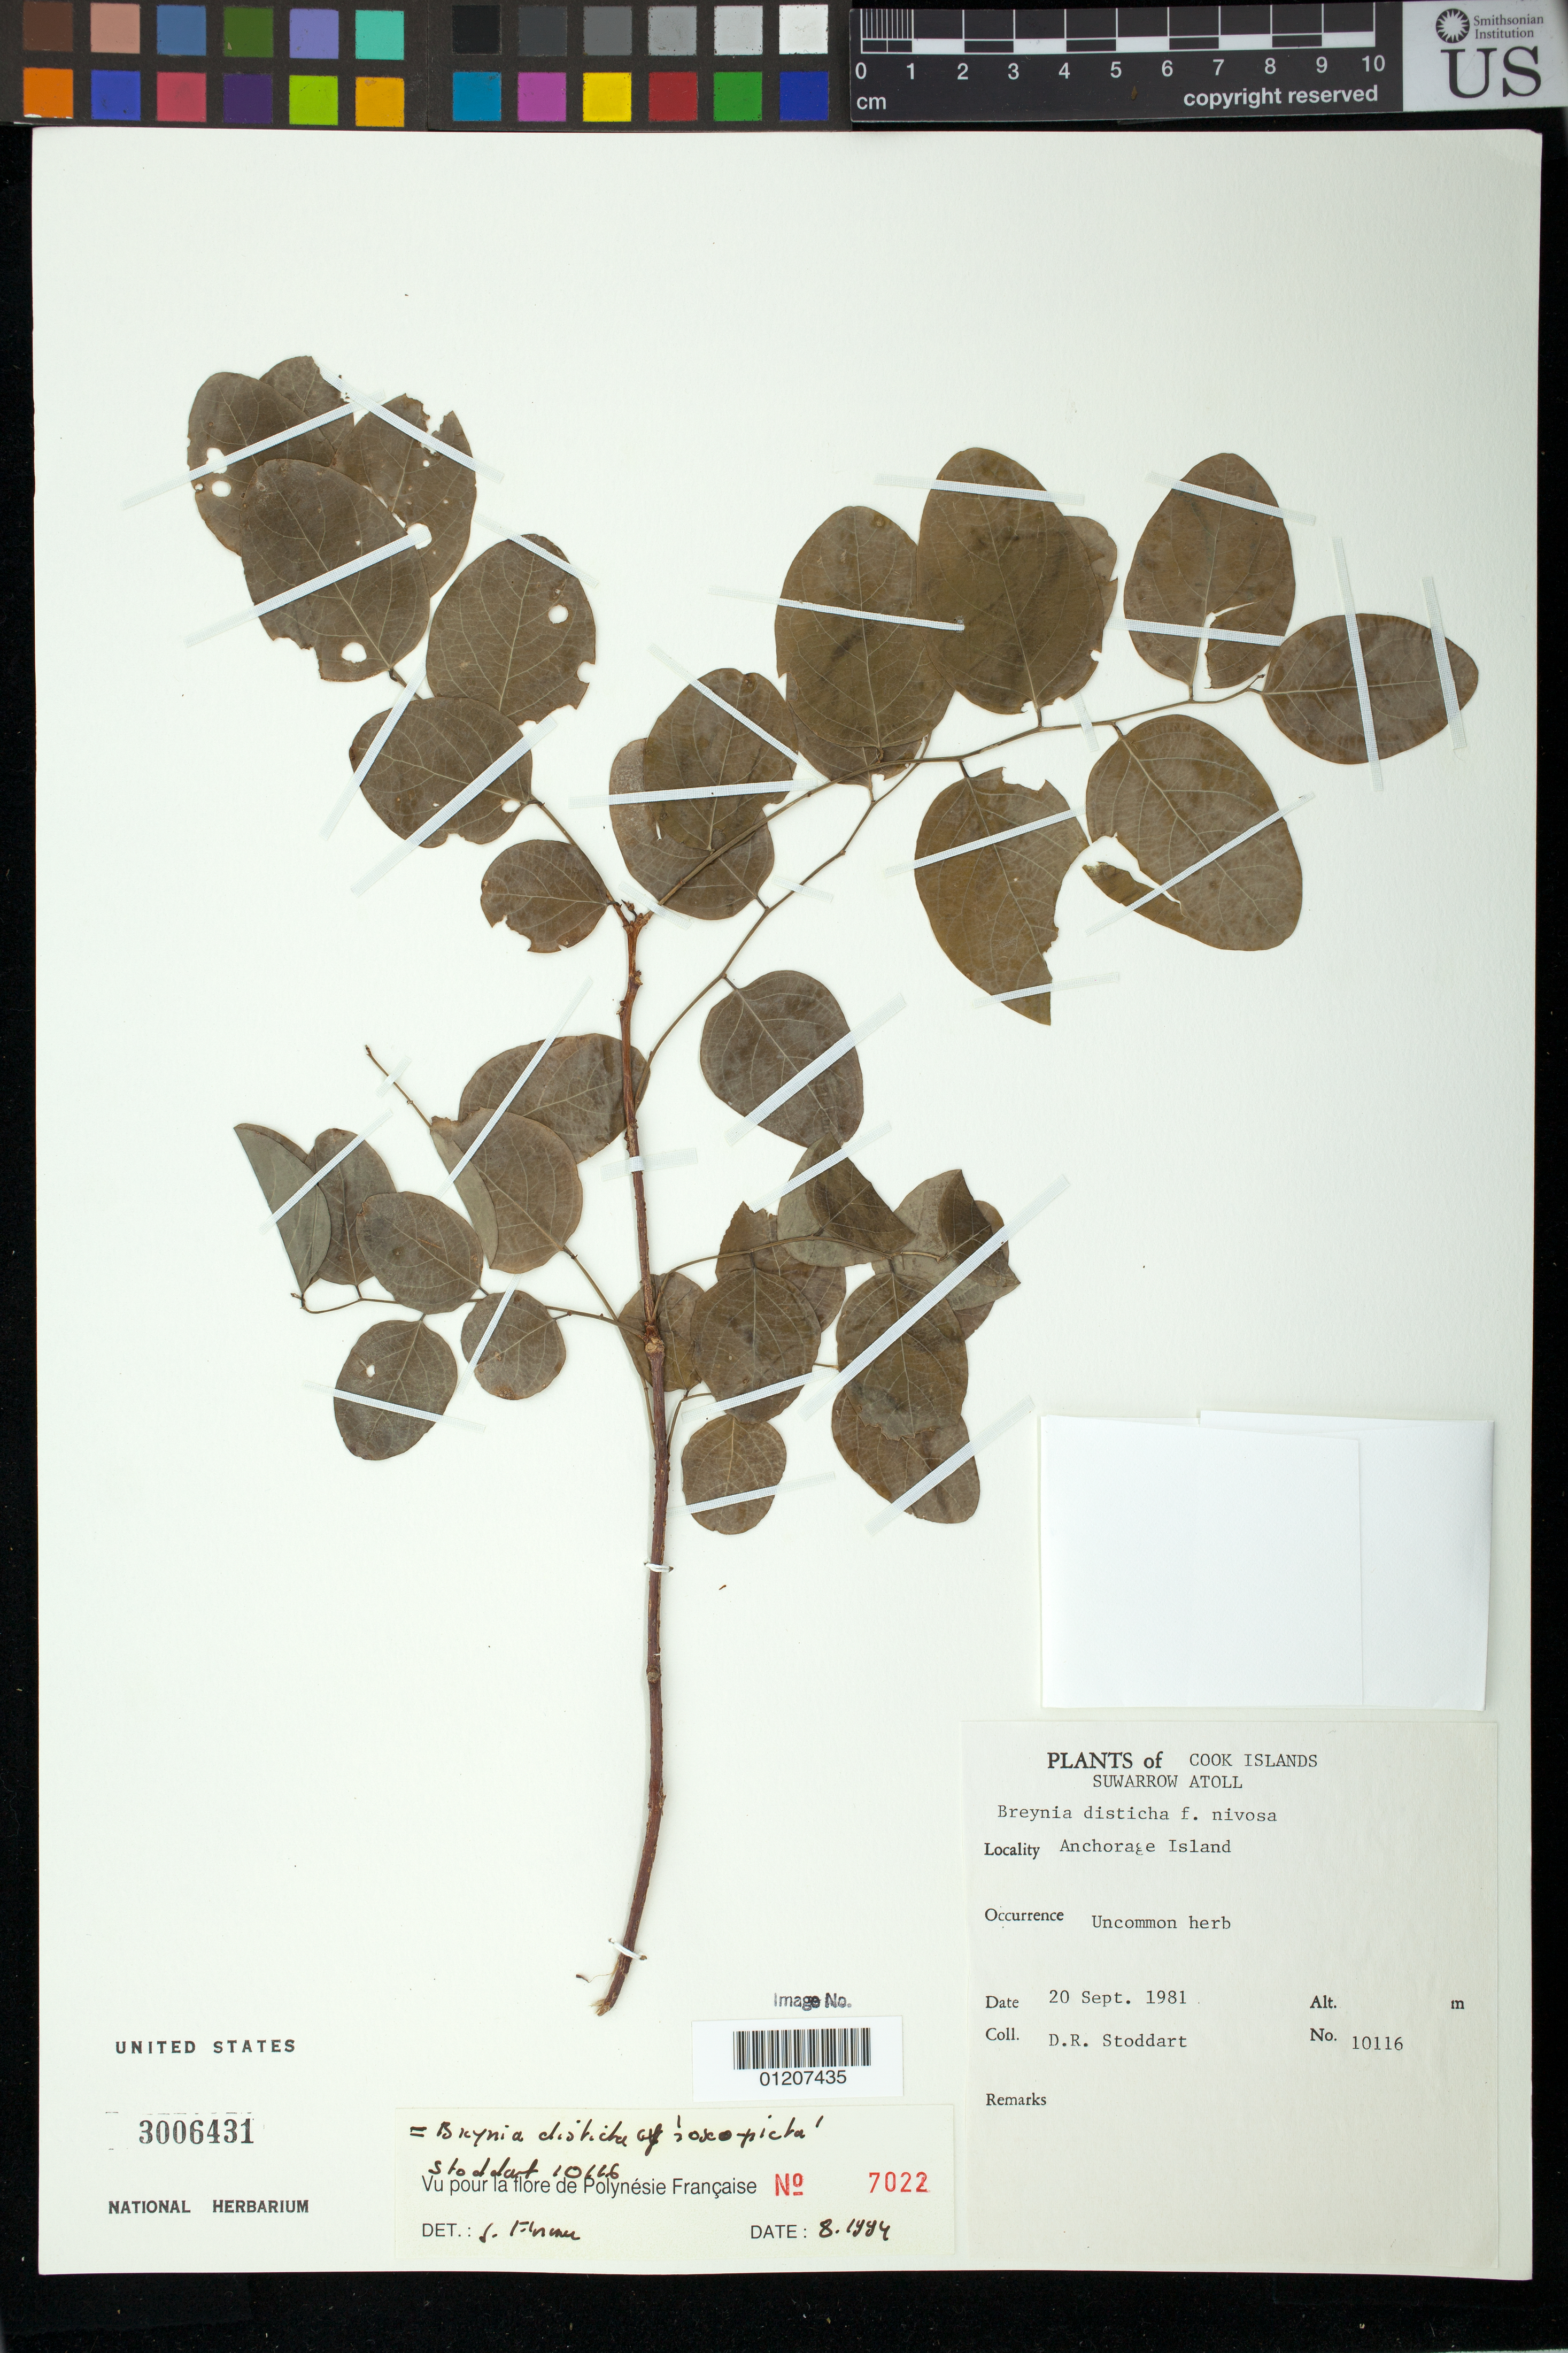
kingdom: Plantae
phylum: Tracheophyta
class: Magnoliopsida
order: Malpighiales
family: Phyllanthaceae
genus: Phyllanthus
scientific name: Phyllanthus nivosus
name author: W. Bull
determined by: Wagner, W. L., (BOT), Smithsonian Institution - National Museum of Natural History (UNITED STATES)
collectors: D. R. Stoddart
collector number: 10116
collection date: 1981-09-20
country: Cook Islands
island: Suwarrow Atoll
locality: Anchorage Island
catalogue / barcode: US 3006431